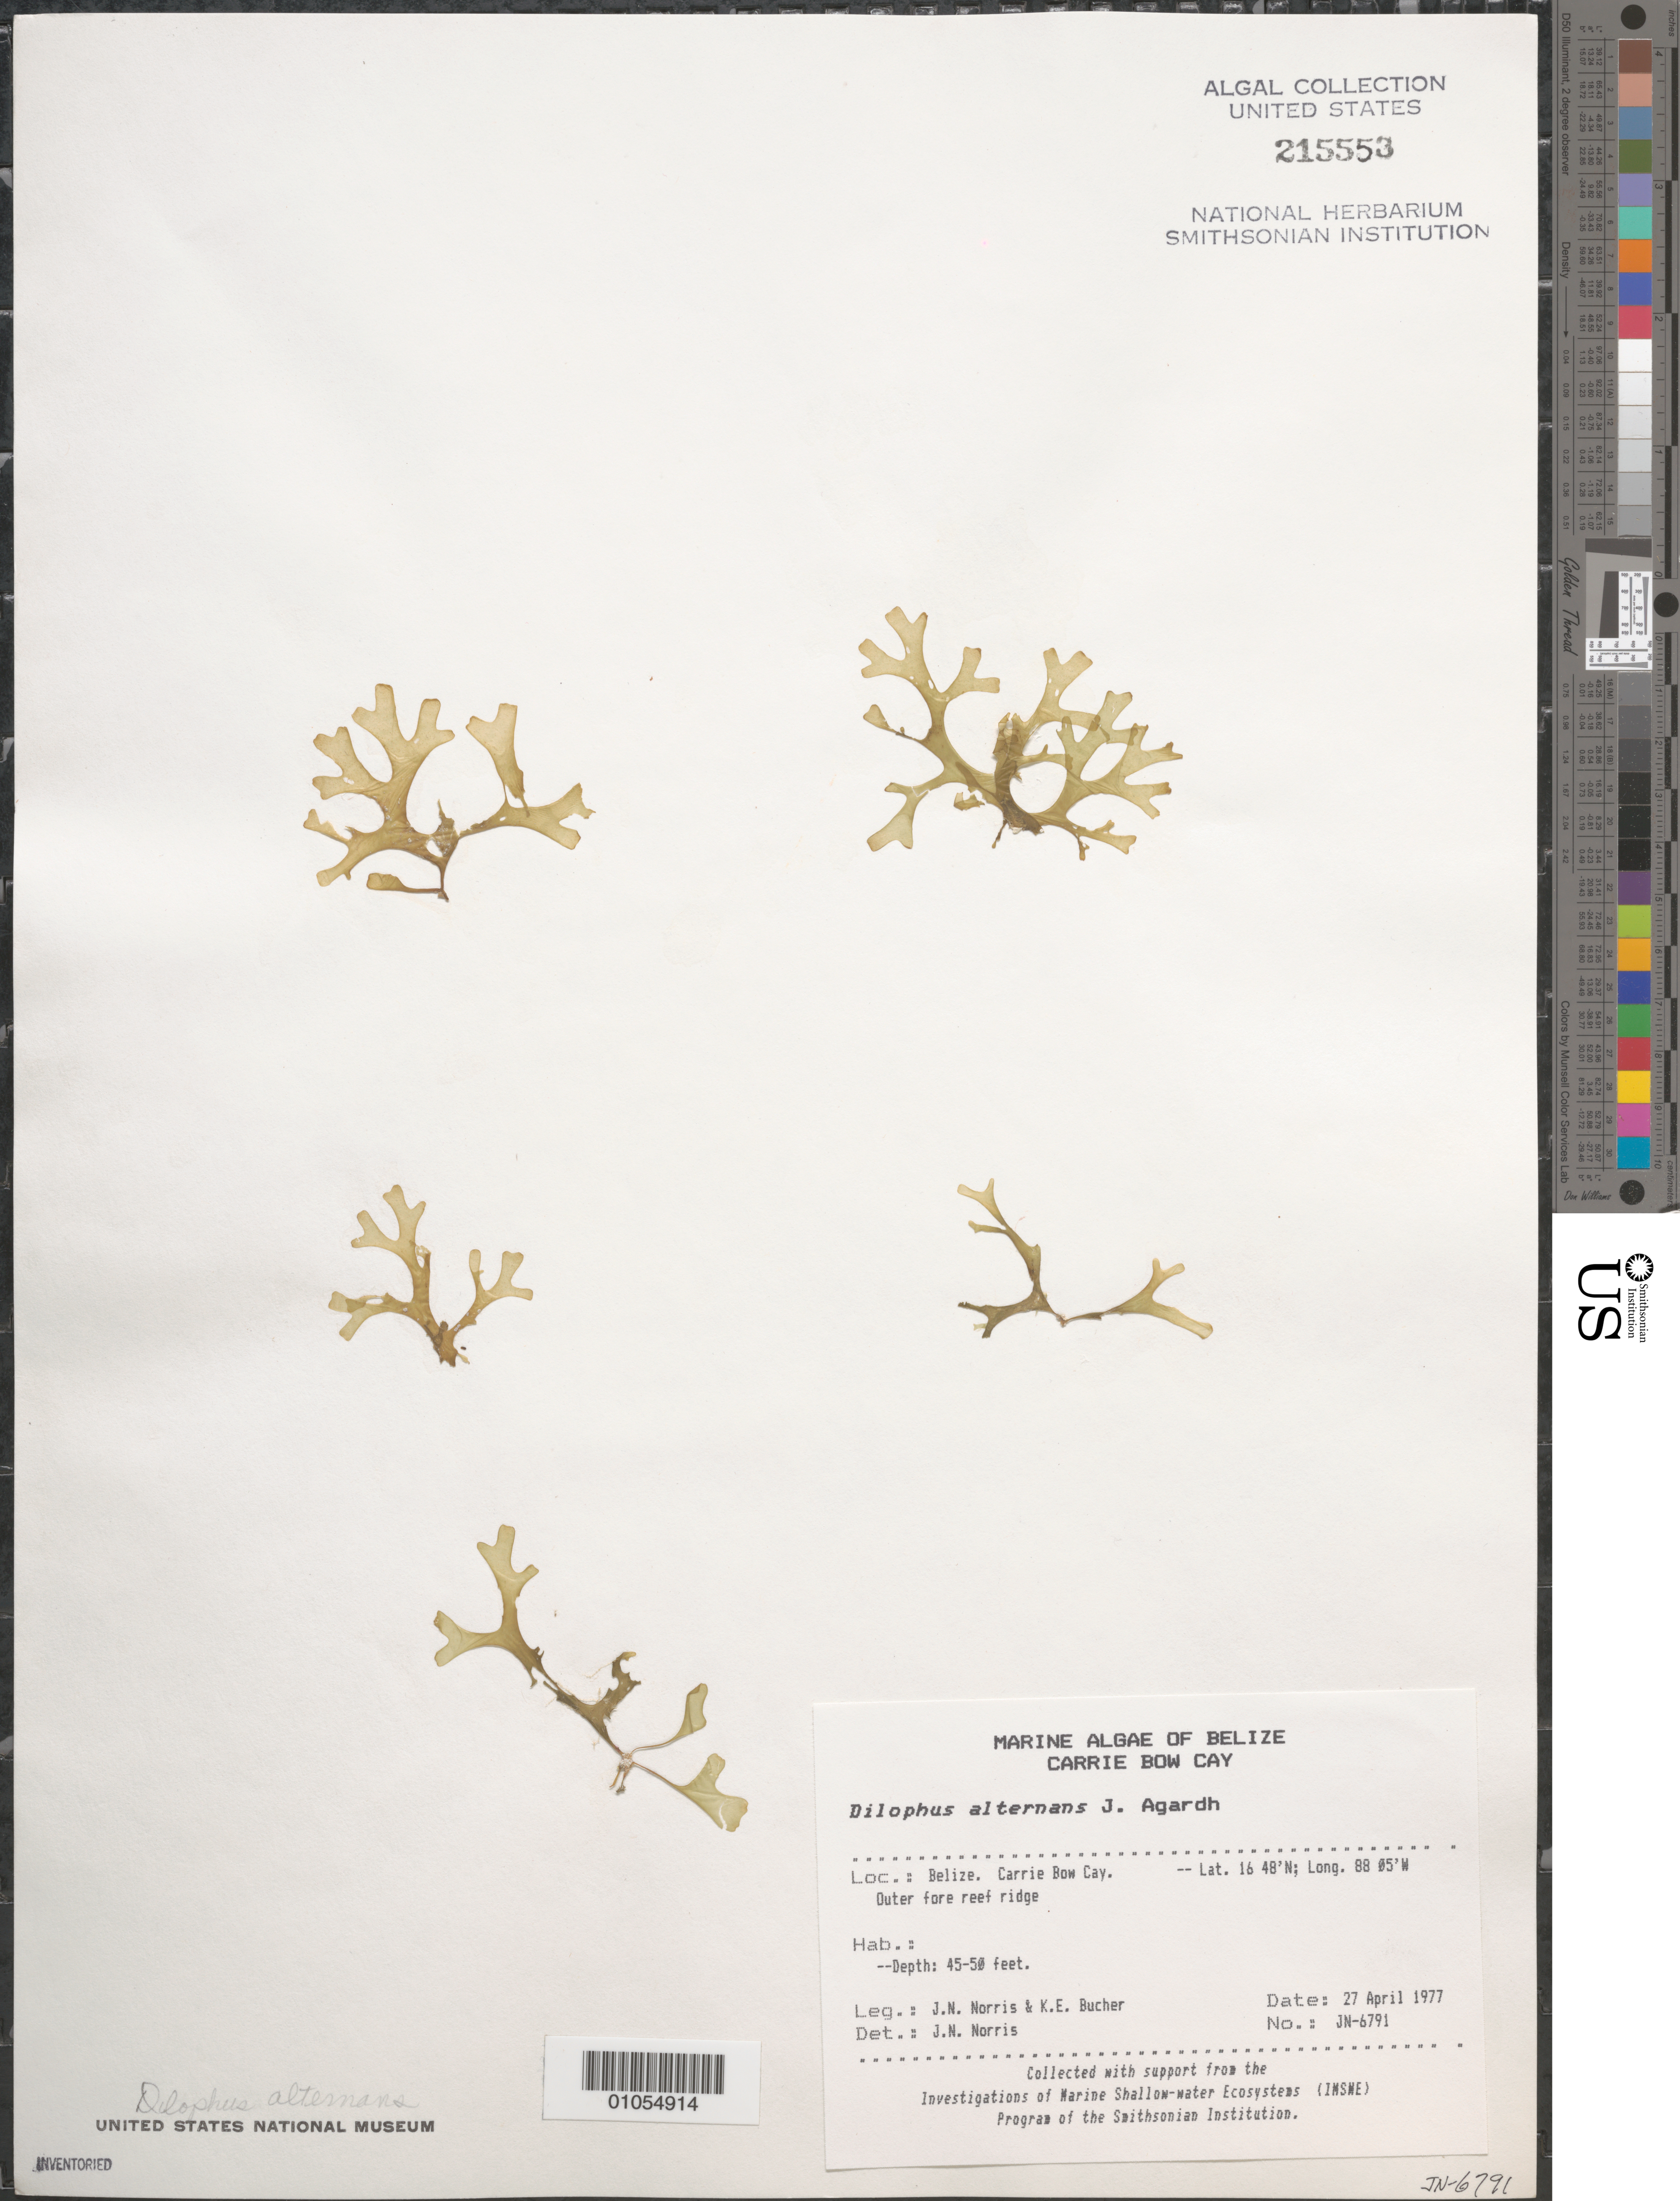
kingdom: Chromista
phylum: Ochrophyta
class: Phaeophyceae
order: Dictyotales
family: Dictyotaceae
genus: Dictyota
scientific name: Dictyota pinnatifida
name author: Kütz.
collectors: J. N. Norris & K. E. Bucher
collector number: JN-6791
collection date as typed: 27 Apr 1977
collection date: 1977-04-27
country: Belize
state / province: Stann Creek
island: Carrie Bow Cay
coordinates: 16 48'N, 88 05'W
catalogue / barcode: US 215553